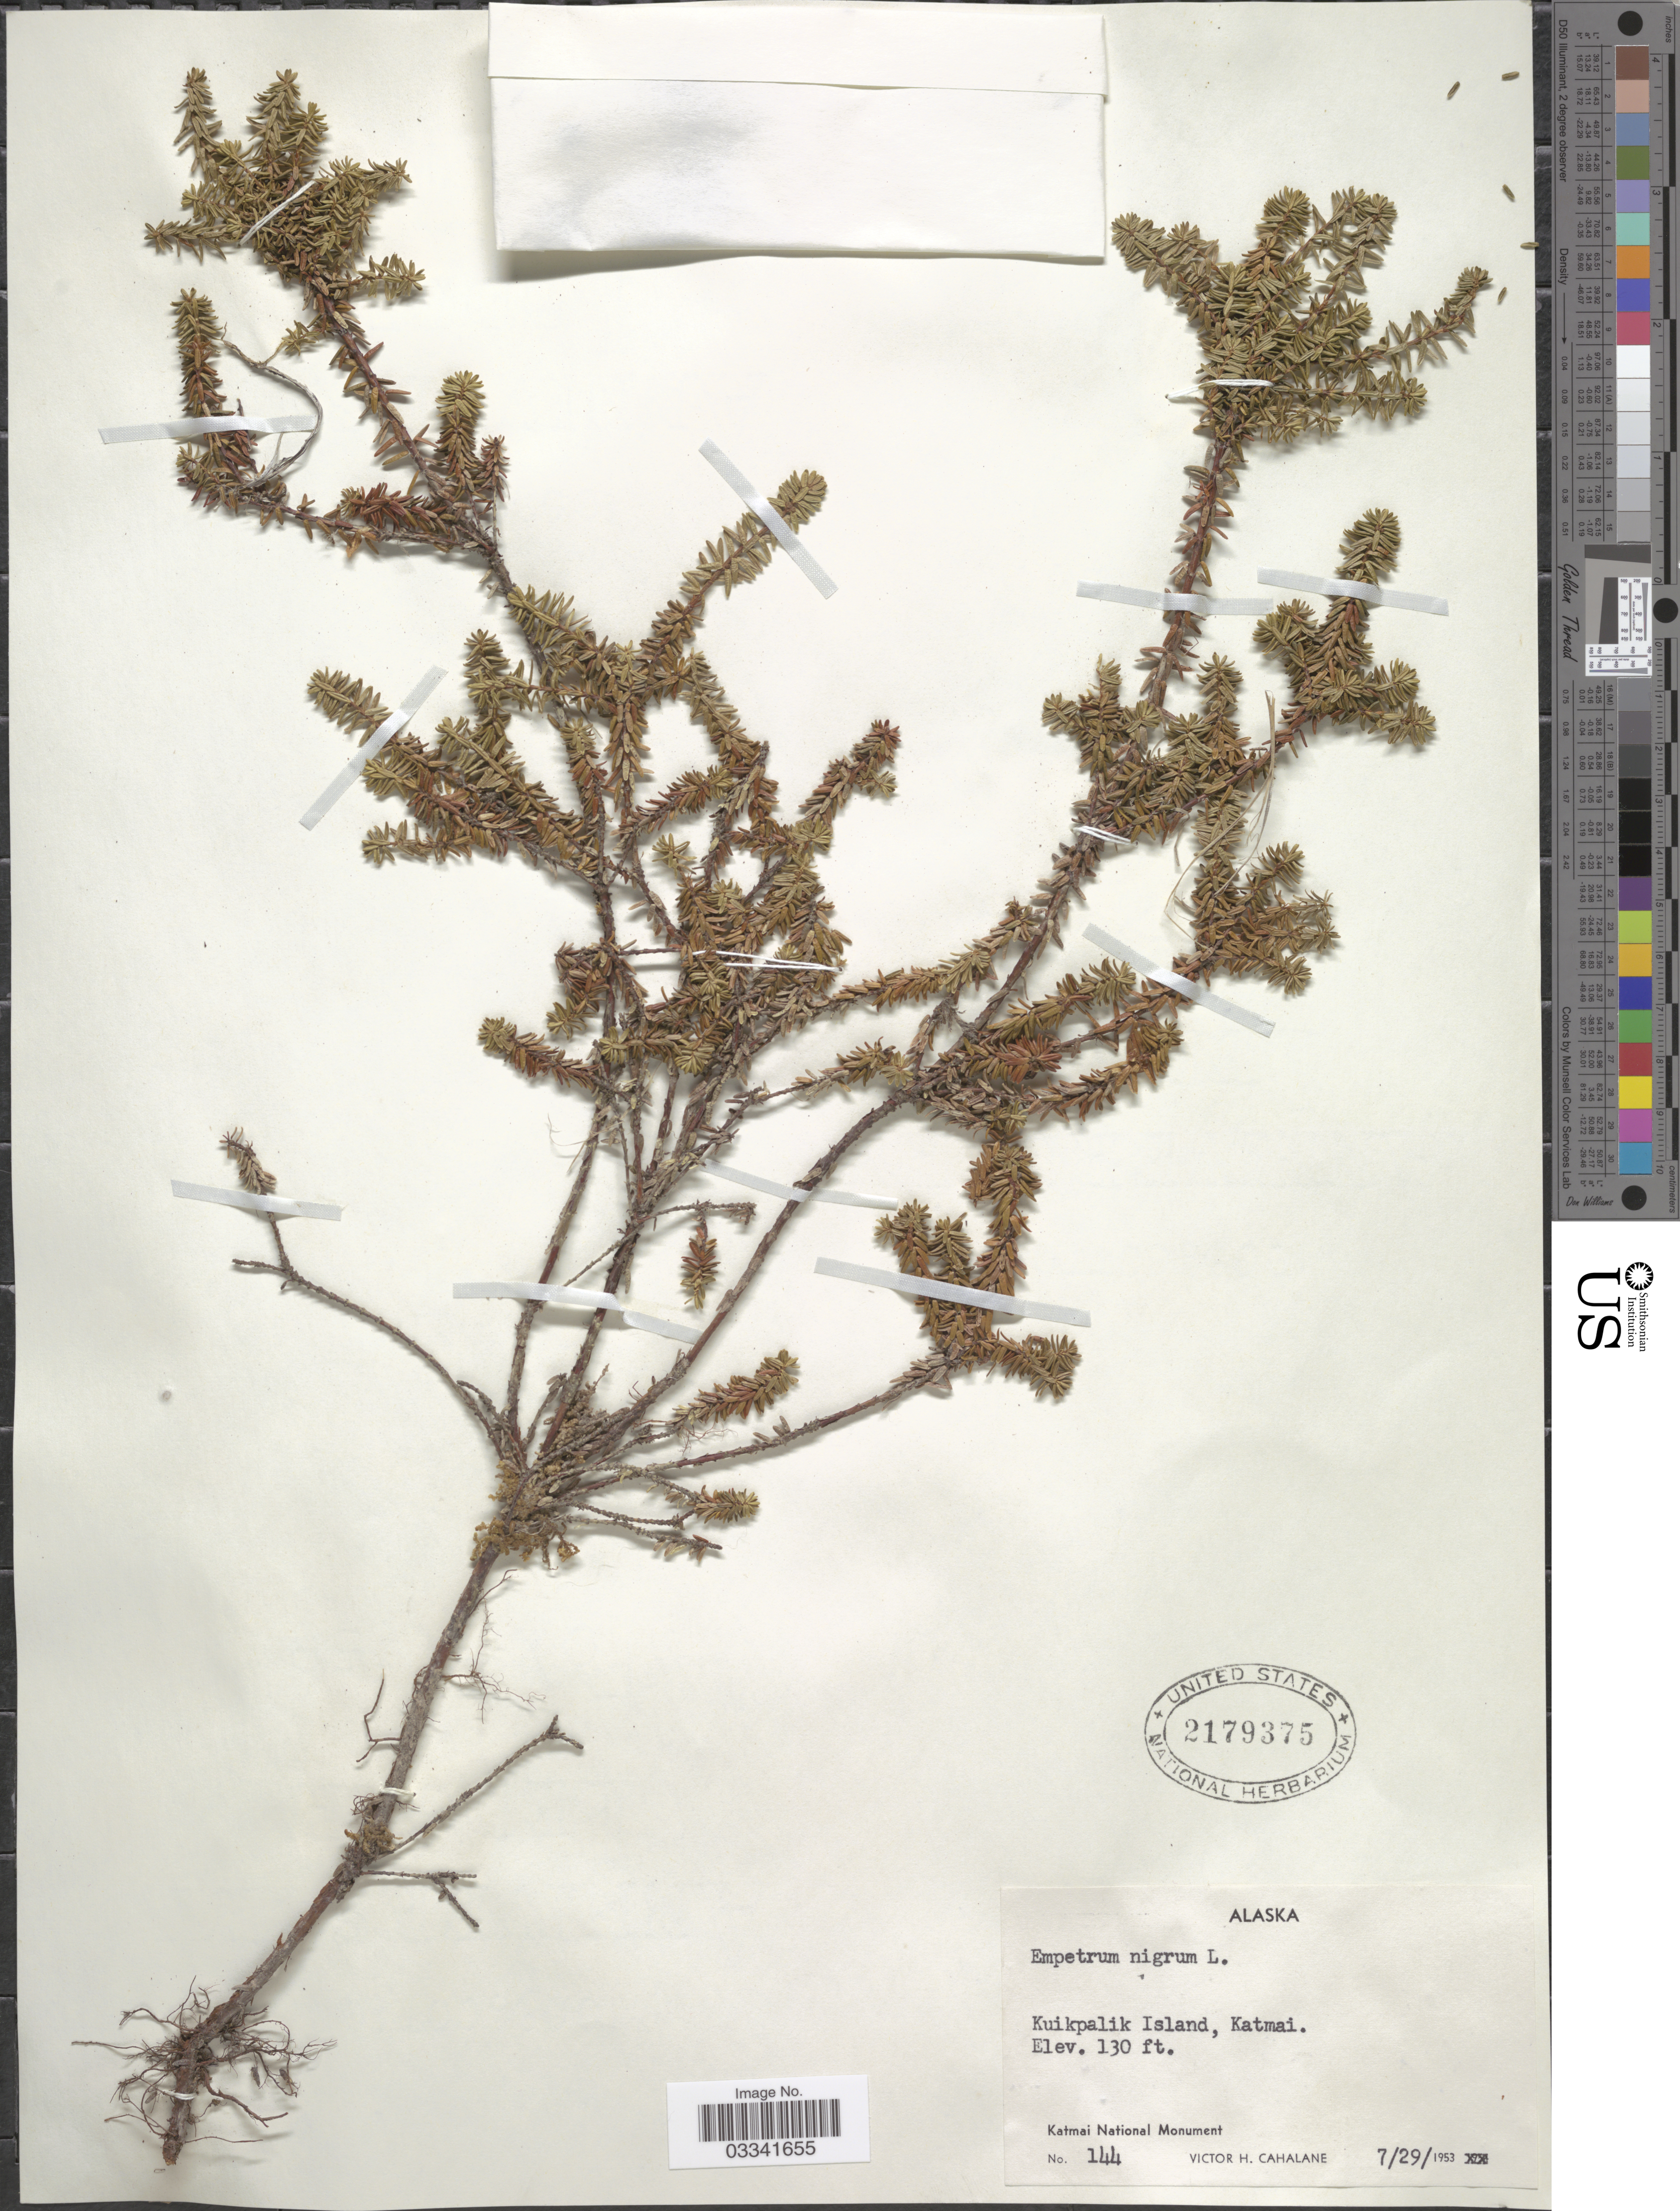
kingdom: Plantae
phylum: Tracheophyta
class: Magnoliopsida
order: Ericales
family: Ericaceae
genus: Empetrum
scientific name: Empetrum nigrum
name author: L.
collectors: V. Cahalane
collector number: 144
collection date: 1953-07-29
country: United States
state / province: Alaska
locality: Kuikpalik Island, Katmai. Katmai National Monument.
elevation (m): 40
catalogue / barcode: US 2179375